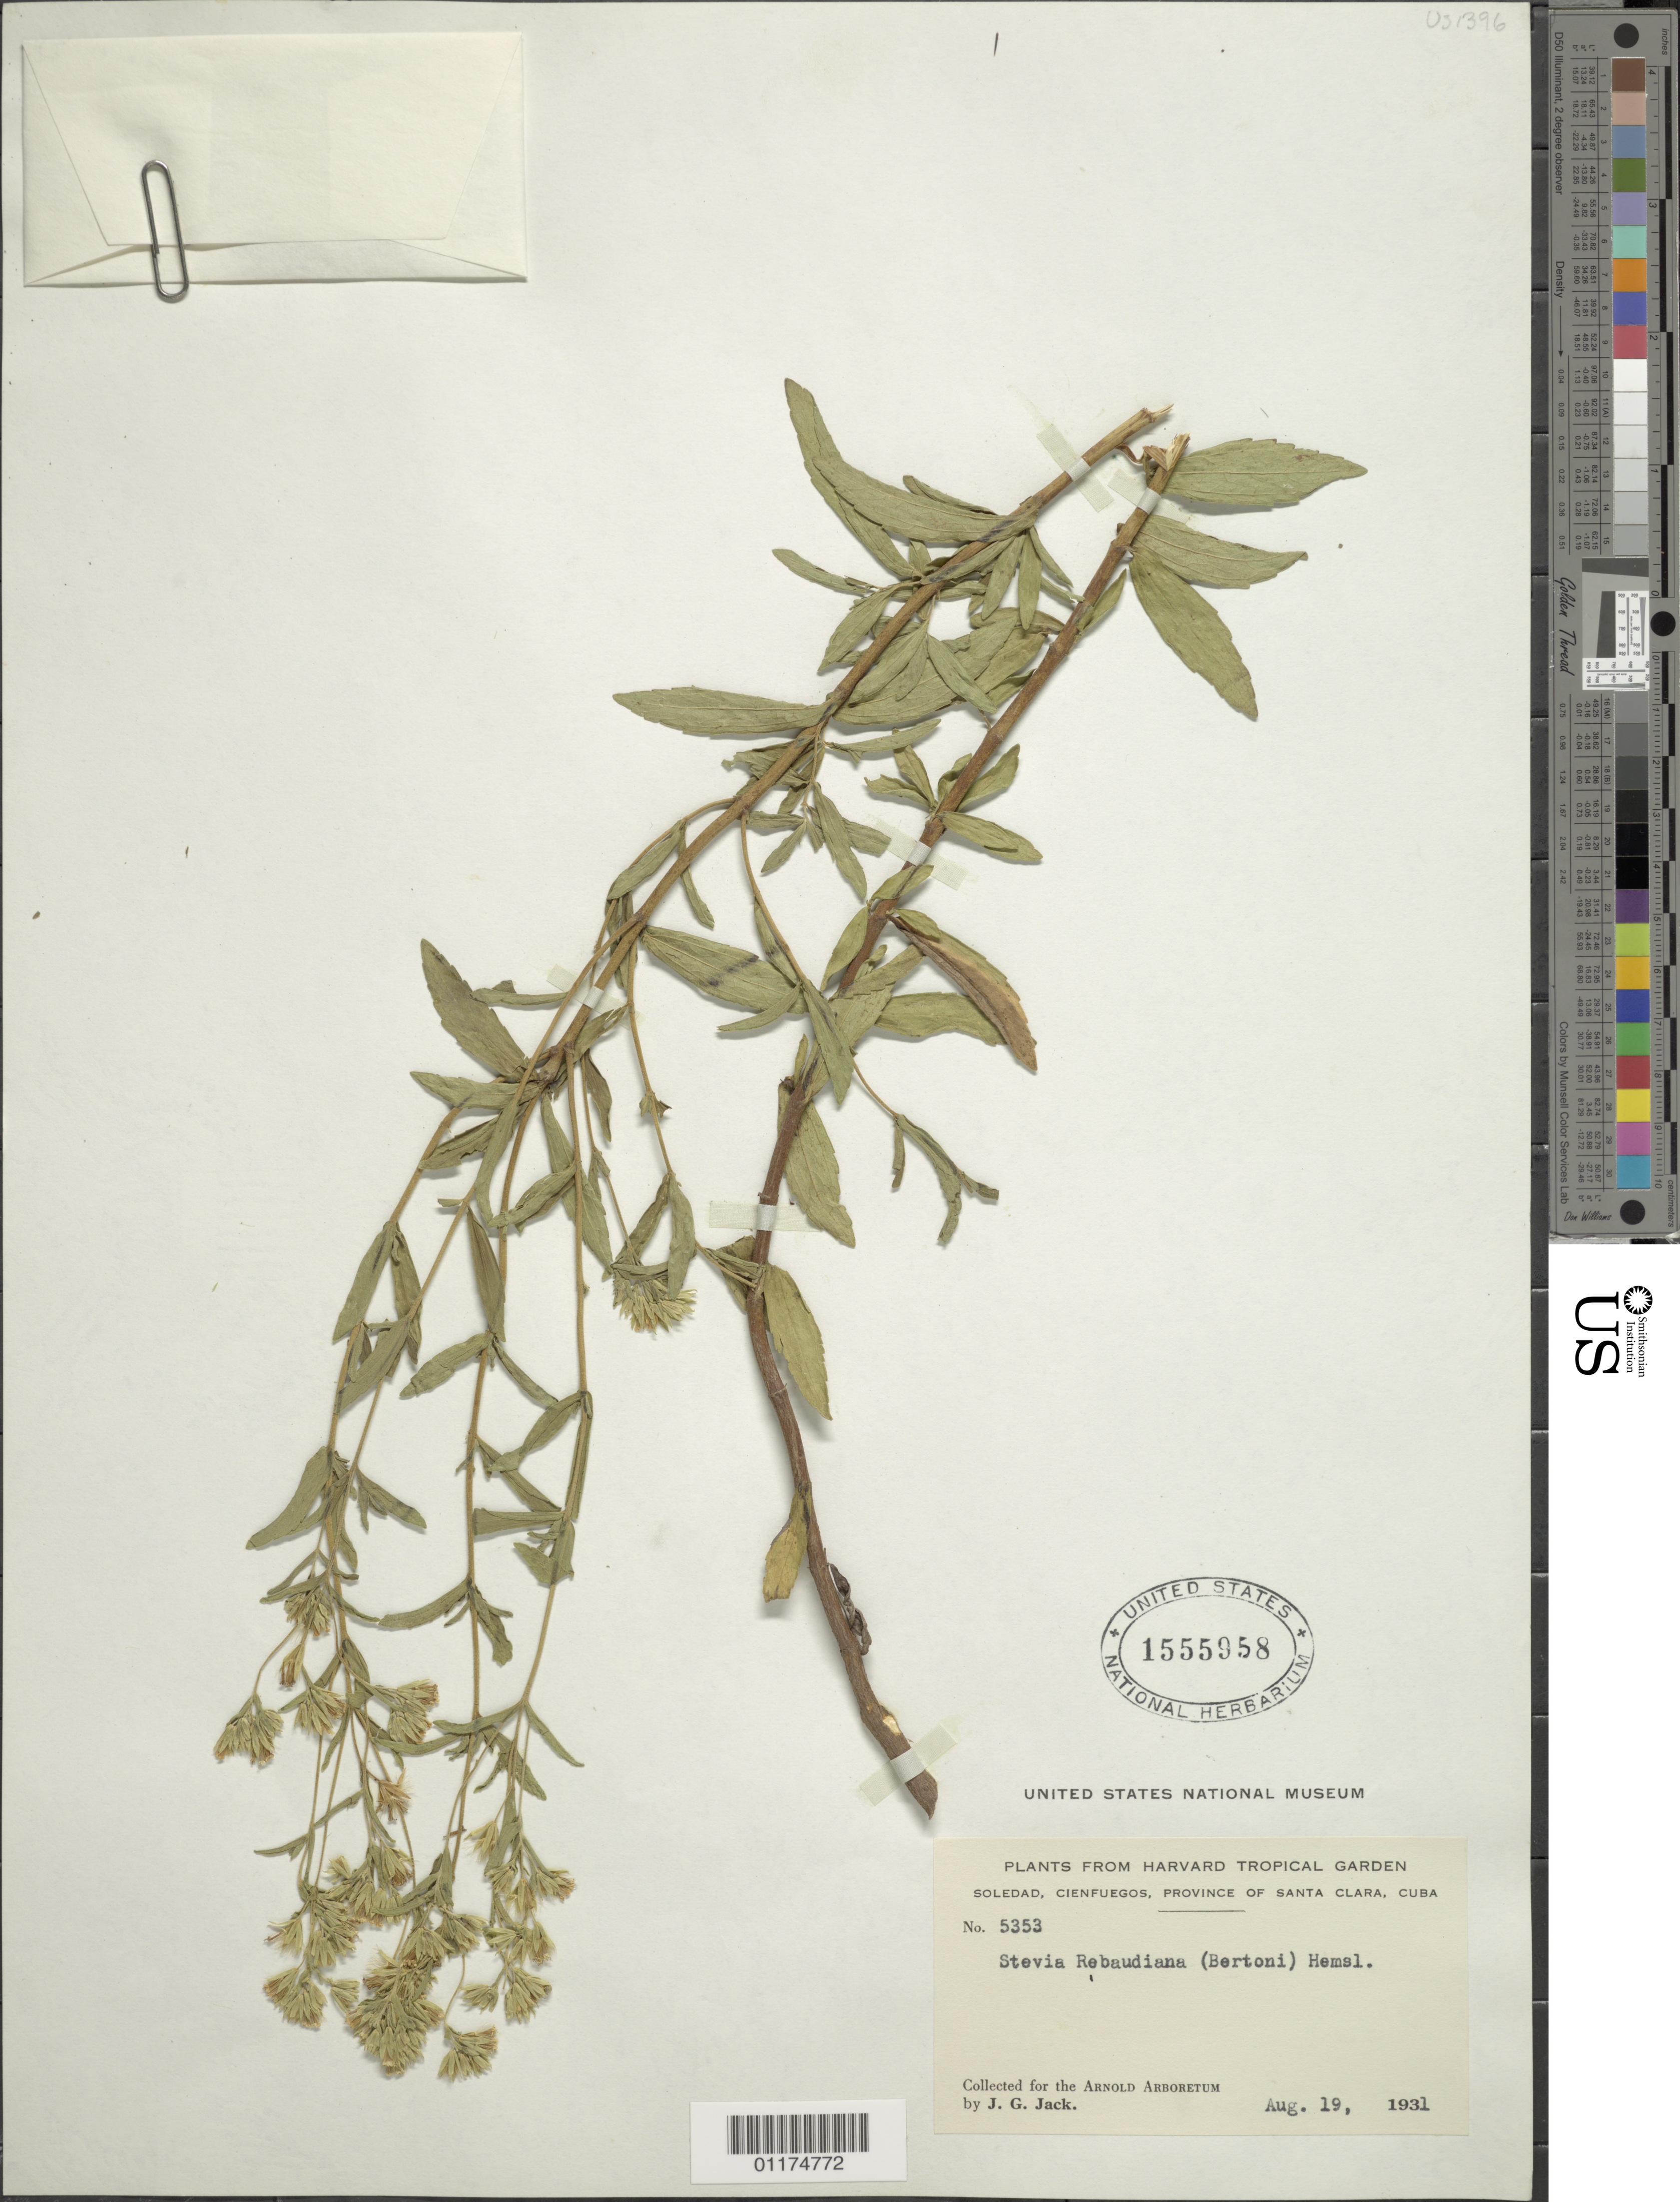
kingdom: Plantae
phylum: Tracheophyta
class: Magnoliopsida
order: Asterales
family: Asteraceae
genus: Stevia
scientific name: Stevia rebaudiana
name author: (Bertoni) Hemsl.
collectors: J. G. Jack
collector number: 5353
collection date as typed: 18 Aug 1931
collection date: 1931-08-18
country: Cuba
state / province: Cienfuegos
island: Cuba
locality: Plants from Harvard Tropical Garden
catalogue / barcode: US 1555958